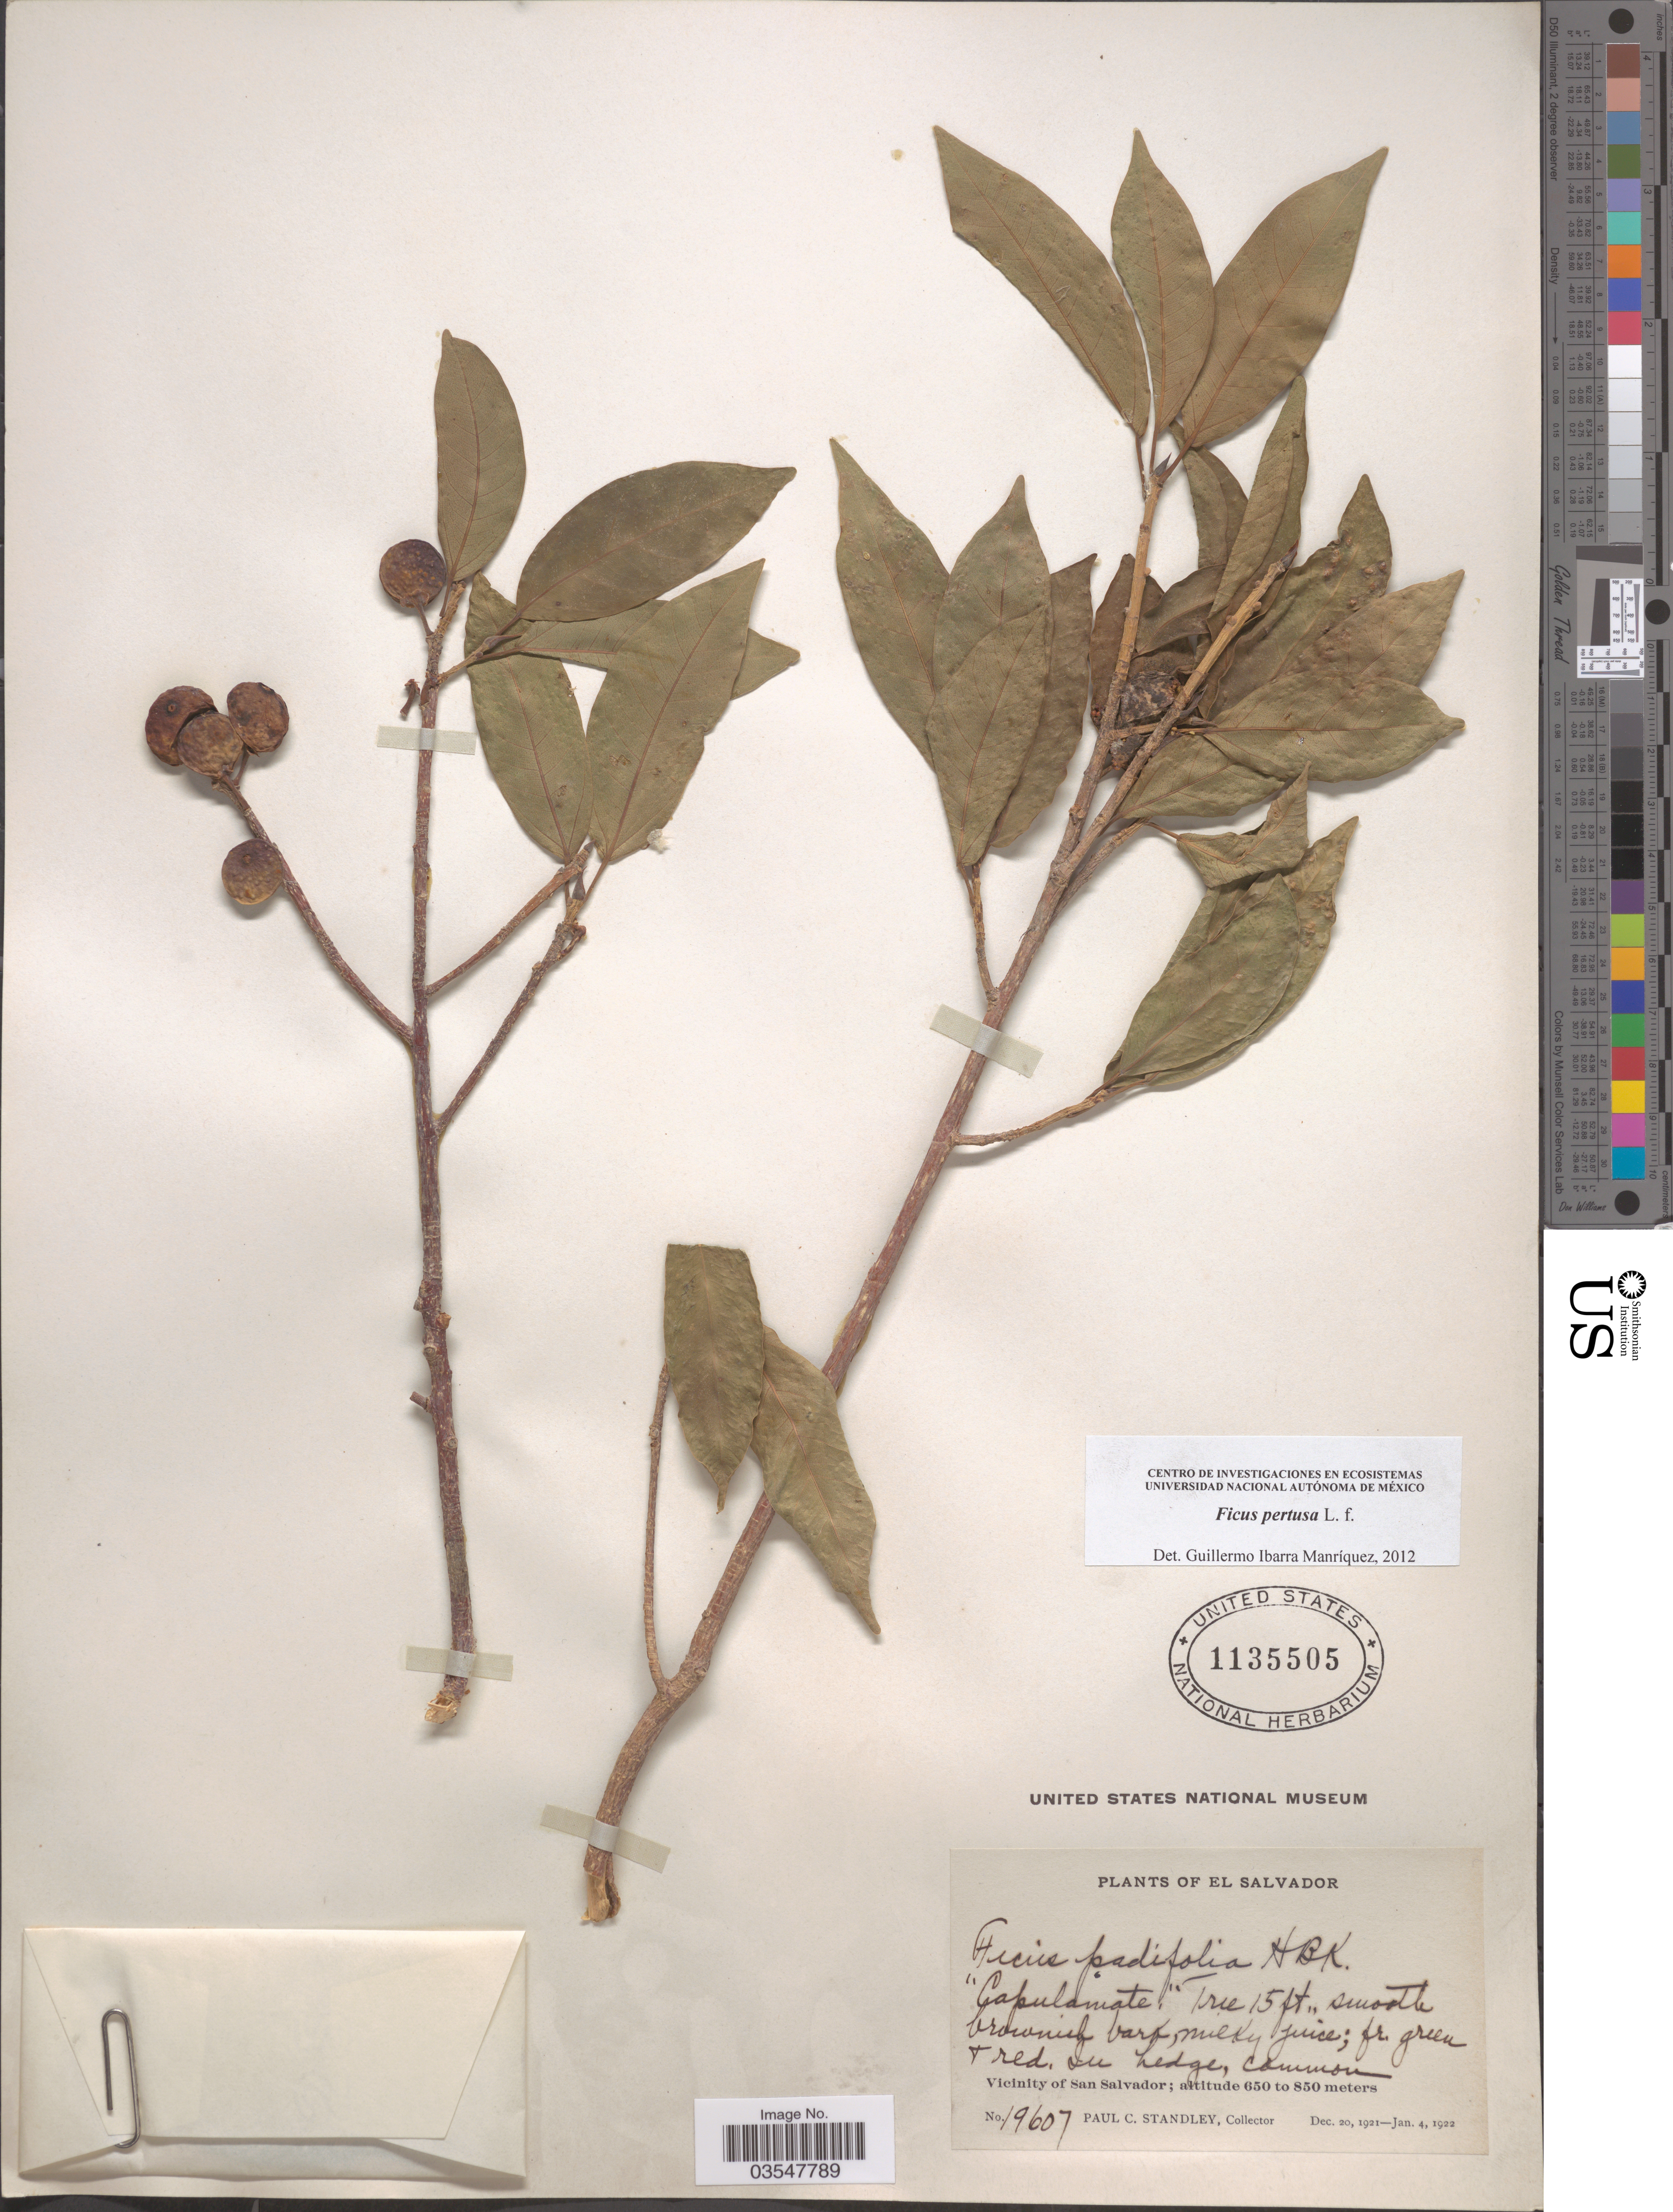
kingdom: Plantae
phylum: Tracheophyta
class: Magnoliopsida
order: Rosales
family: Moraceae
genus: Ficus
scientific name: Ficus pertusa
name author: L. f.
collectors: P. C. Standley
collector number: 19607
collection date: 1921-12-20/1922-01-04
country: El Salvador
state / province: San Salvador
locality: Vicinity of San Salvador.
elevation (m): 650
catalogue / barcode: US 1135505